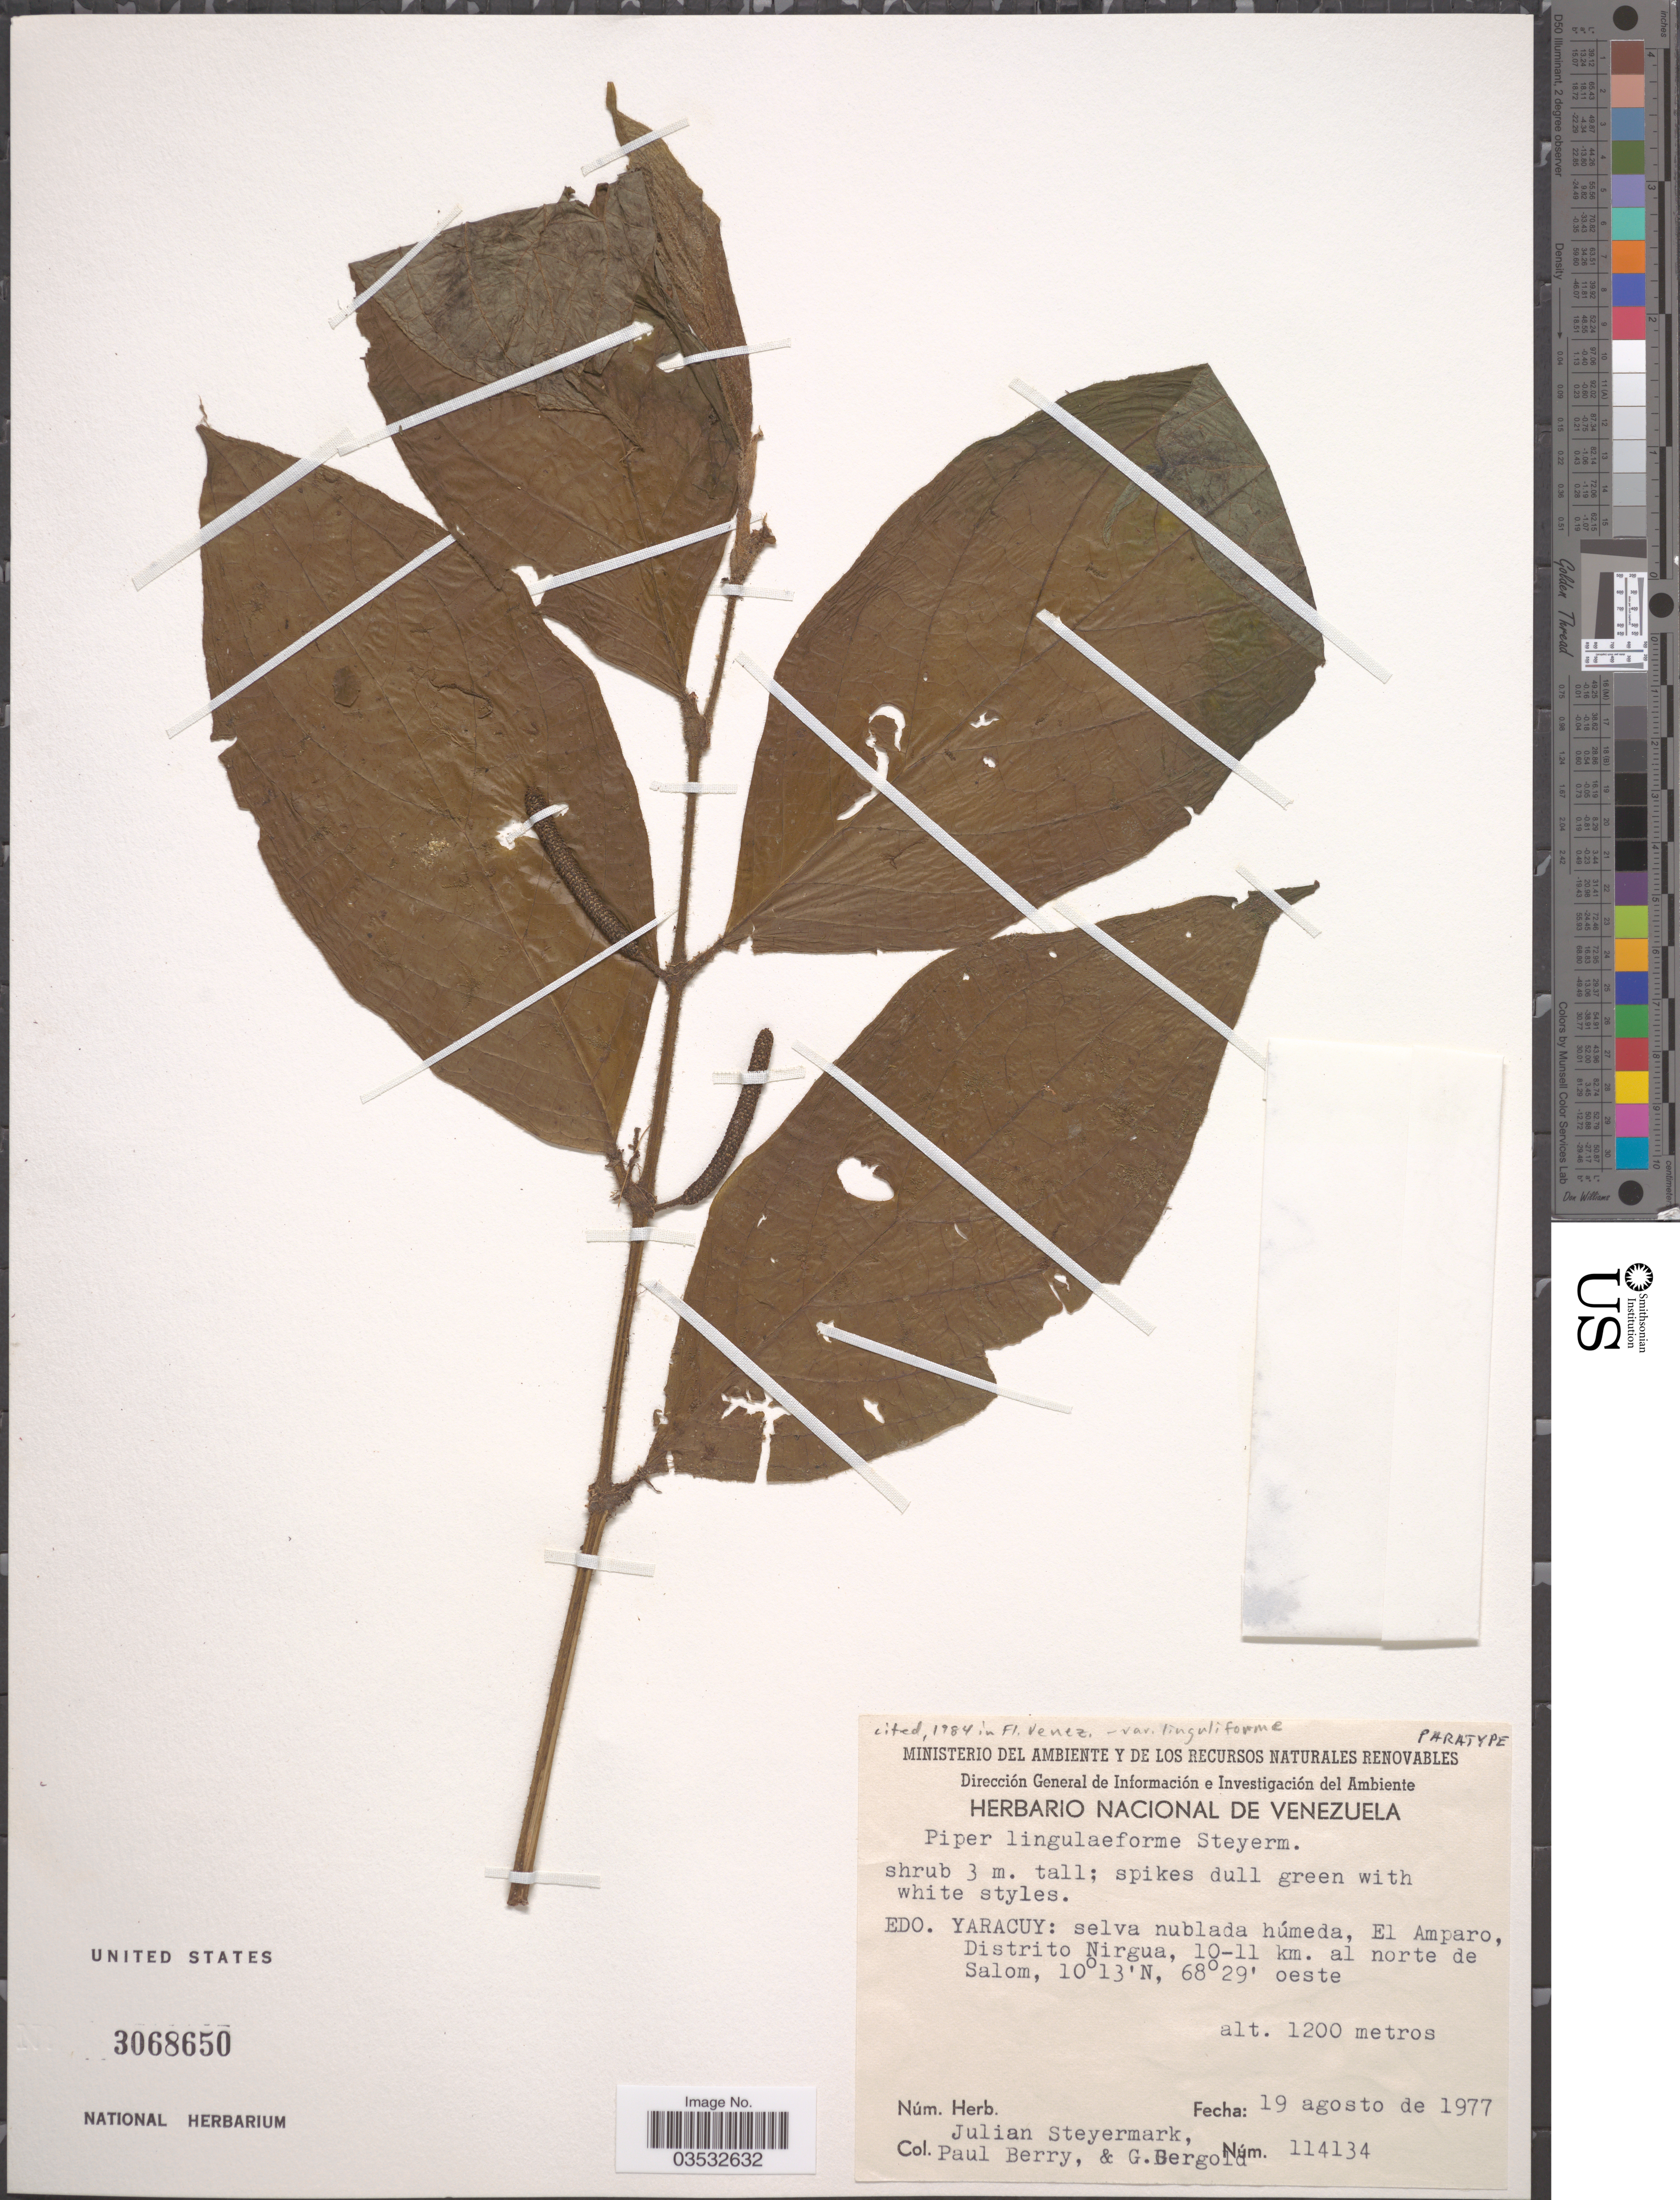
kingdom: Plantae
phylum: Tracheophyta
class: Magnoliopsida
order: Piperales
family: Piperaceae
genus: Piper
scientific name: Piper linguliforme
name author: Steyerm.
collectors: J. Steyermark, P. Berry & G. Bergold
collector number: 114134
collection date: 1977-08-19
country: Venezuela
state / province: Yaracuy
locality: Selva nublada húmeda, El Amparo, Distrito Nirgua, 10-11 km. al norte de Salom.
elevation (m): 1200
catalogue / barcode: US 3068650